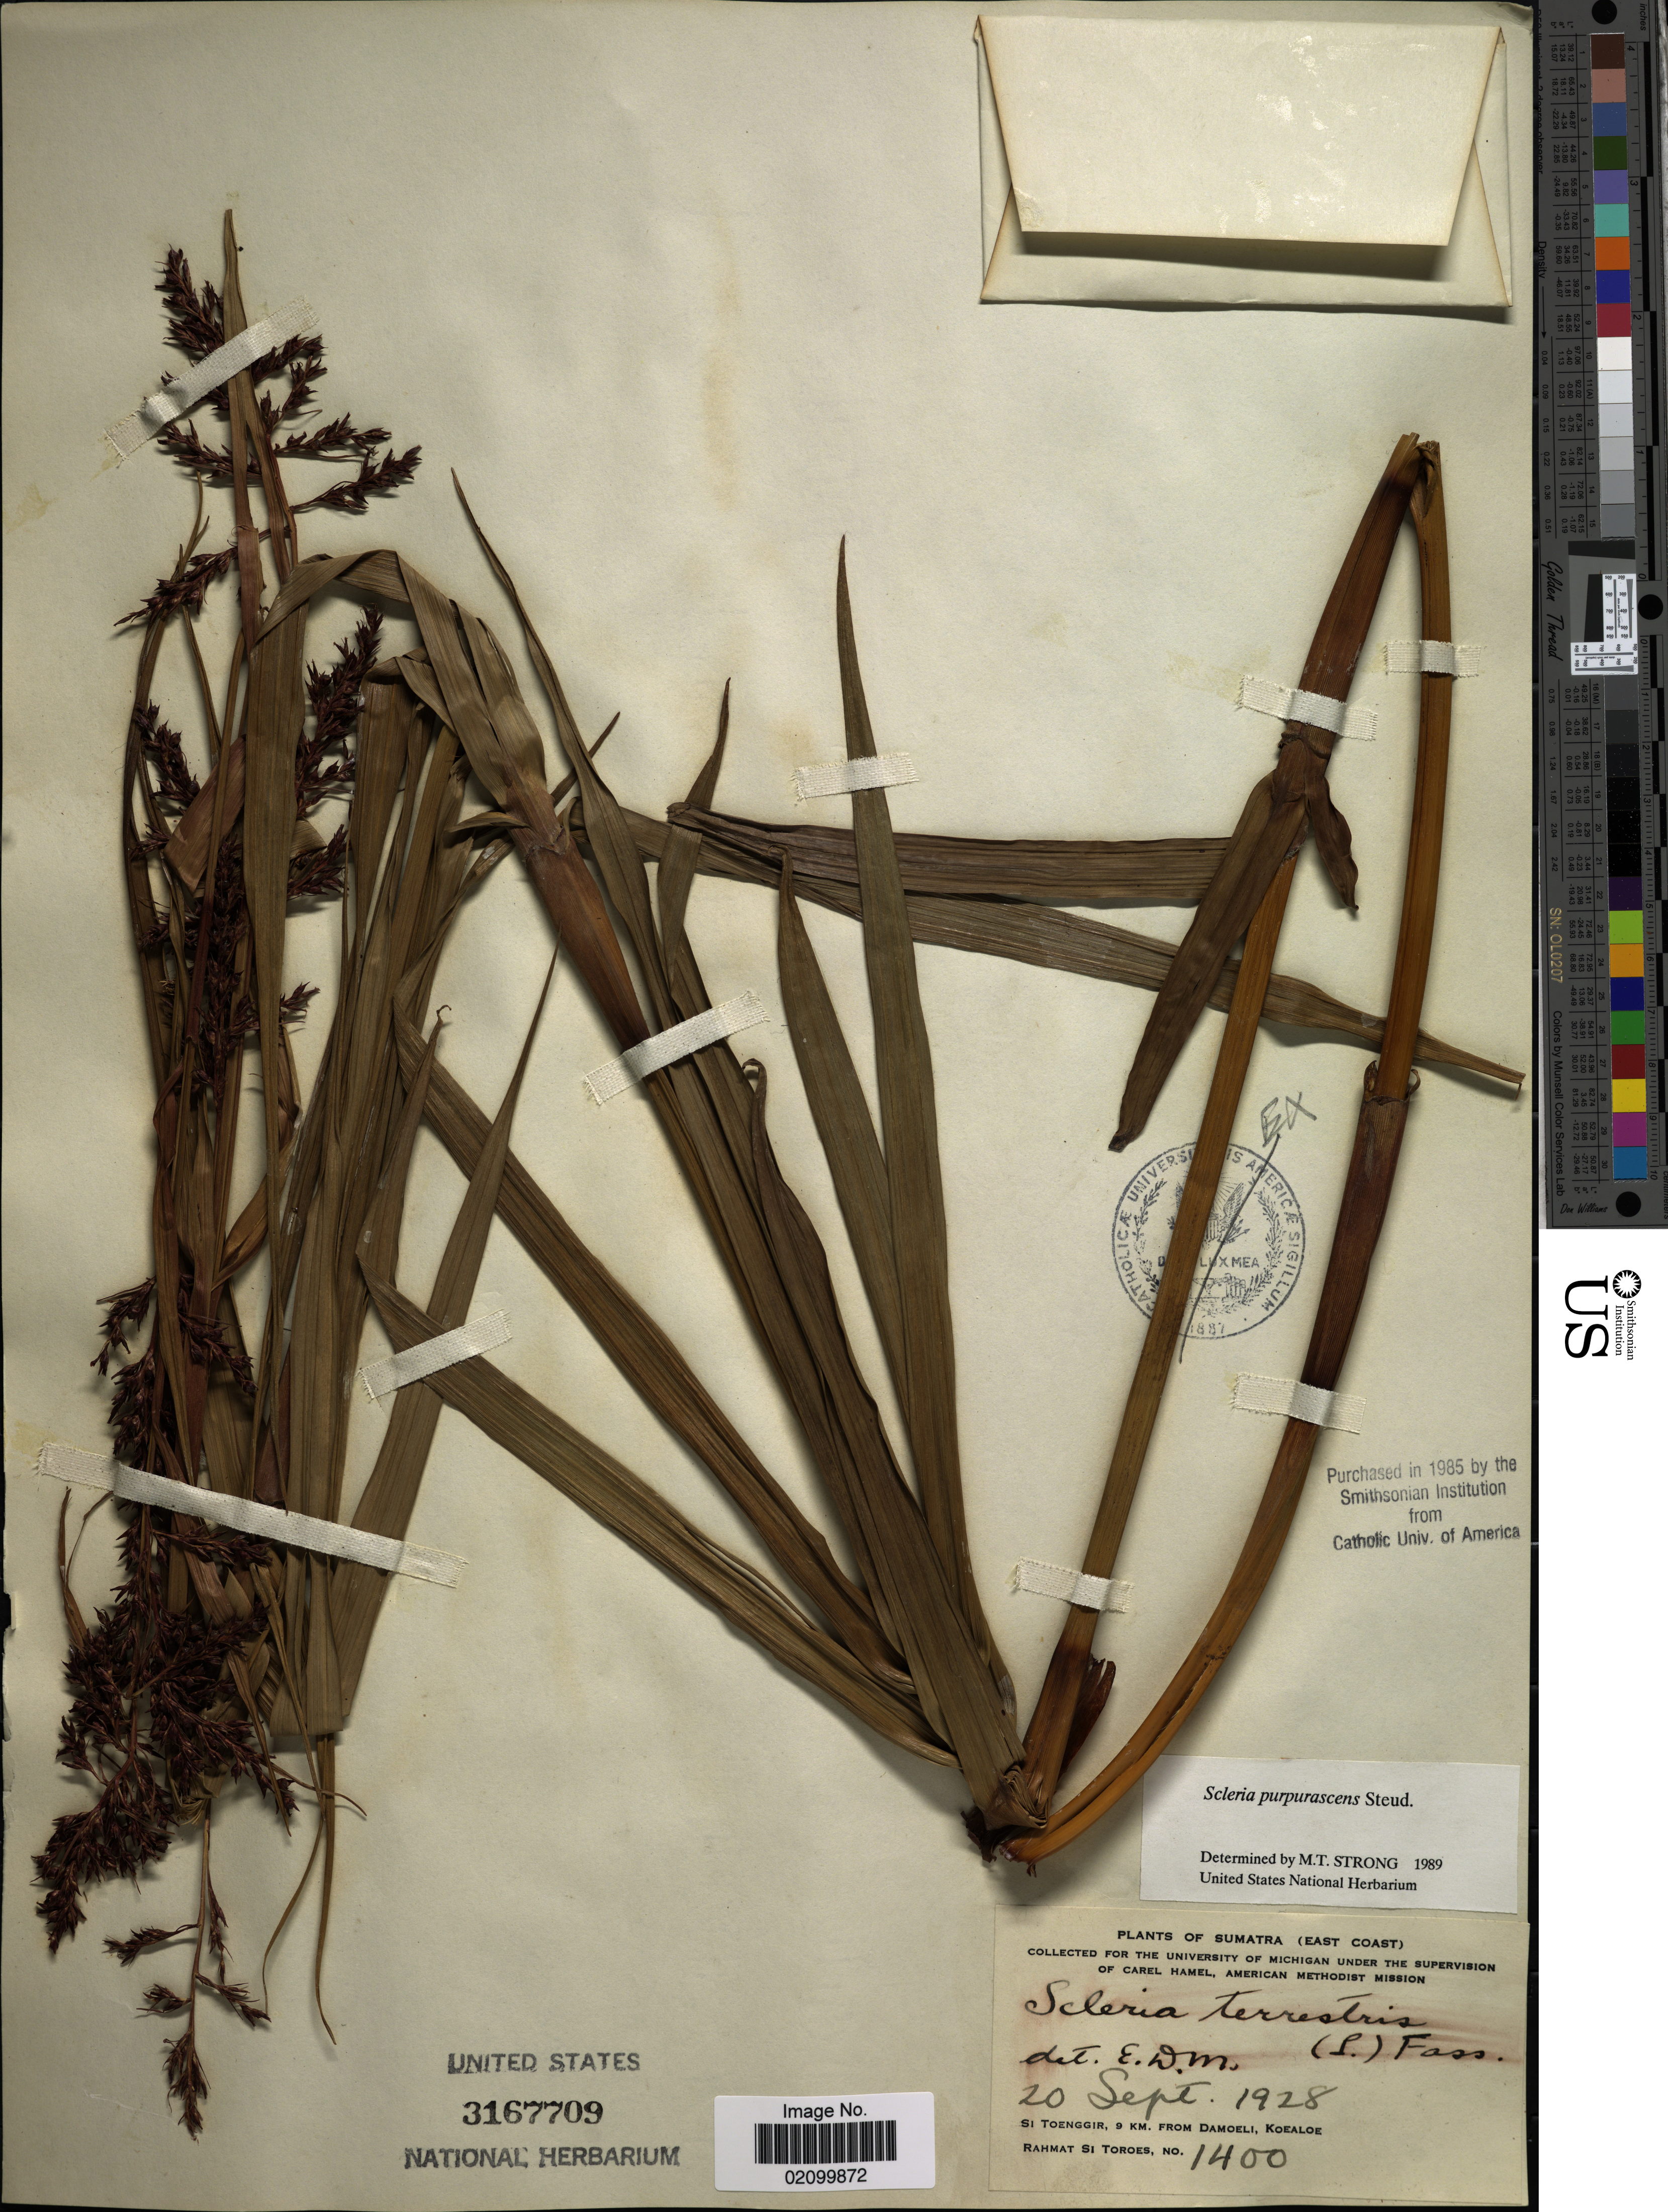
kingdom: Plantae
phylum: Tracheophyta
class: Liliopsida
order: Poales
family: Cyperaceae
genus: Scleria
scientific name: Scleria purpurascens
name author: Steud.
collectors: Rahmat Si Boeea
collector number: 1400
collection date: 1928-09-20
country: Indonesia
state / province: Sumatra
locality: East Coast, Si Toenggir, 9 km. from Damoeli, Koealoe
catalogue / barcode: US 3167709